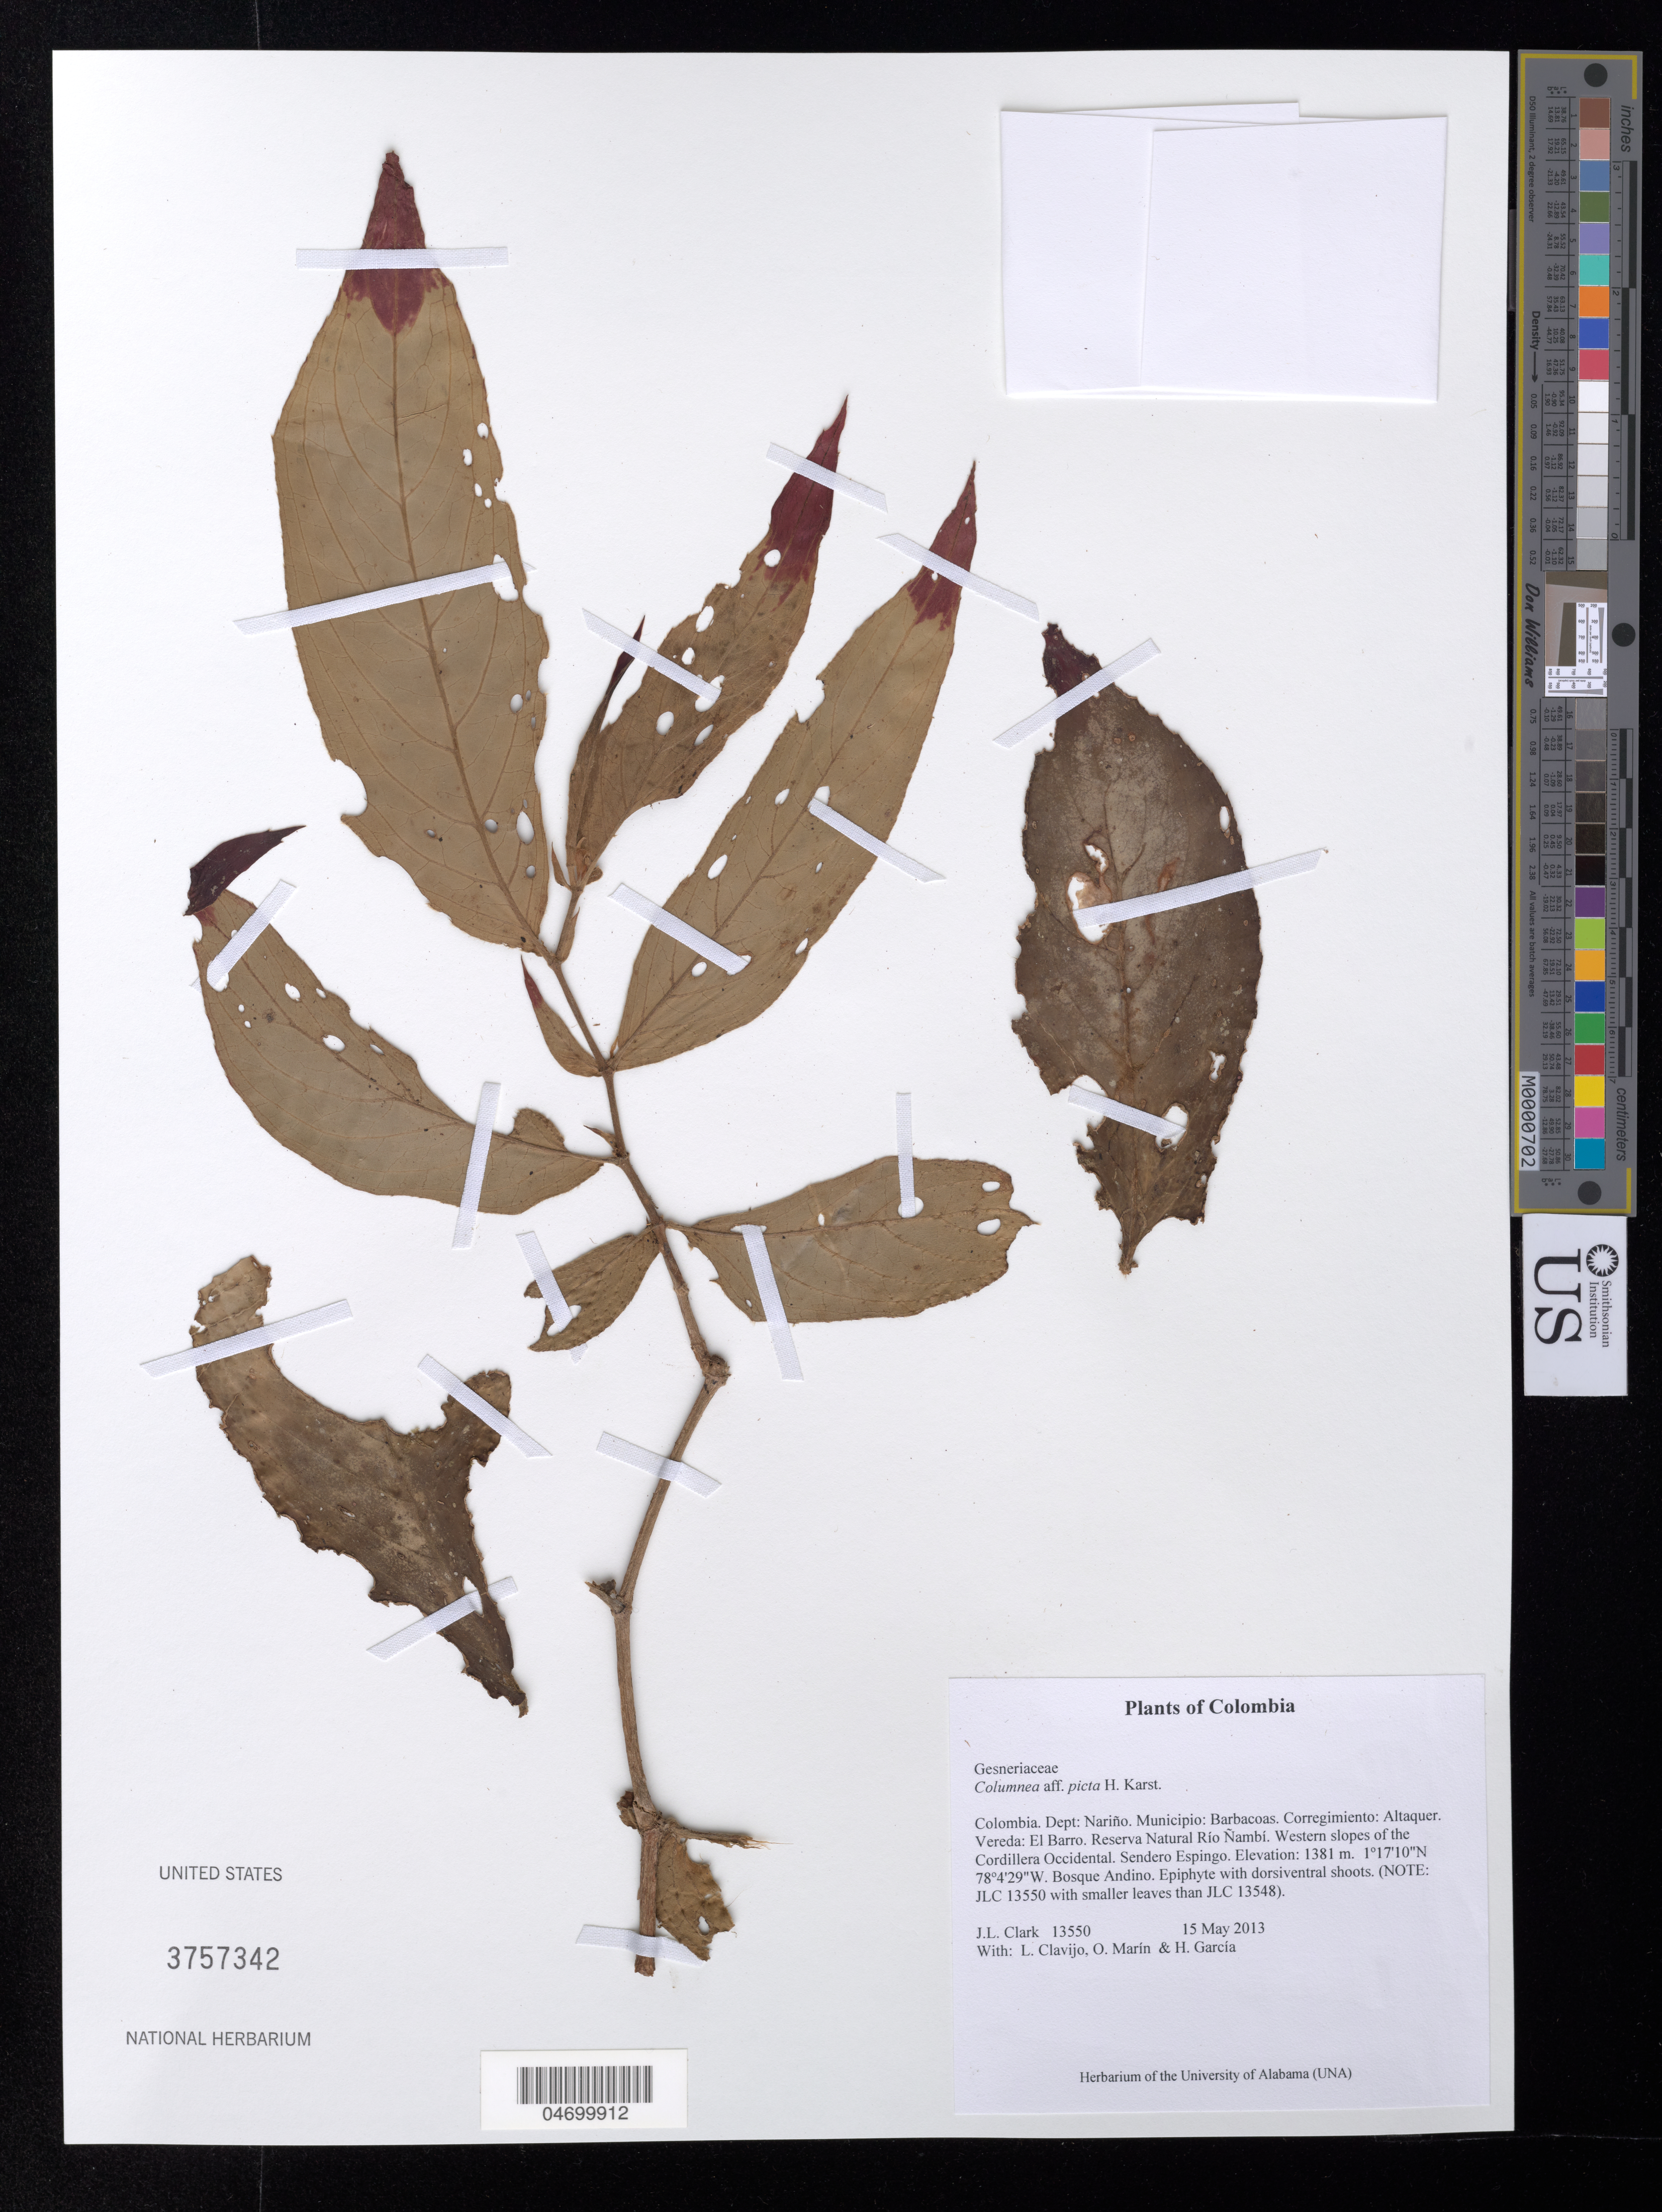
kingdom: Plantae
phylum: Tracheophyta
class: Magnoliopsida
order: Lamiales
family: Gesneriaceae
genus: Columnea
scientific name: Columnea karsteniana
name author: Singh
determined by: Skog, Laurence E.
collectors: J. L. Clark, L. Clavijo, J. Howieson & H. Garcia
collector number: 13550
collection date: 2013-05-15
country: Colombia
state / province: Nariño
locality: Dept: Nariño. Municipio: Barbacoas. Corregimiento: Altaquer. Vereda: El Barro. Reserva Natural Río Ñambi. Western slopes of the Cordillera Occidental. Sendero Espingo.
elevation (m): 1381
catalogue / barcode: US 3757342